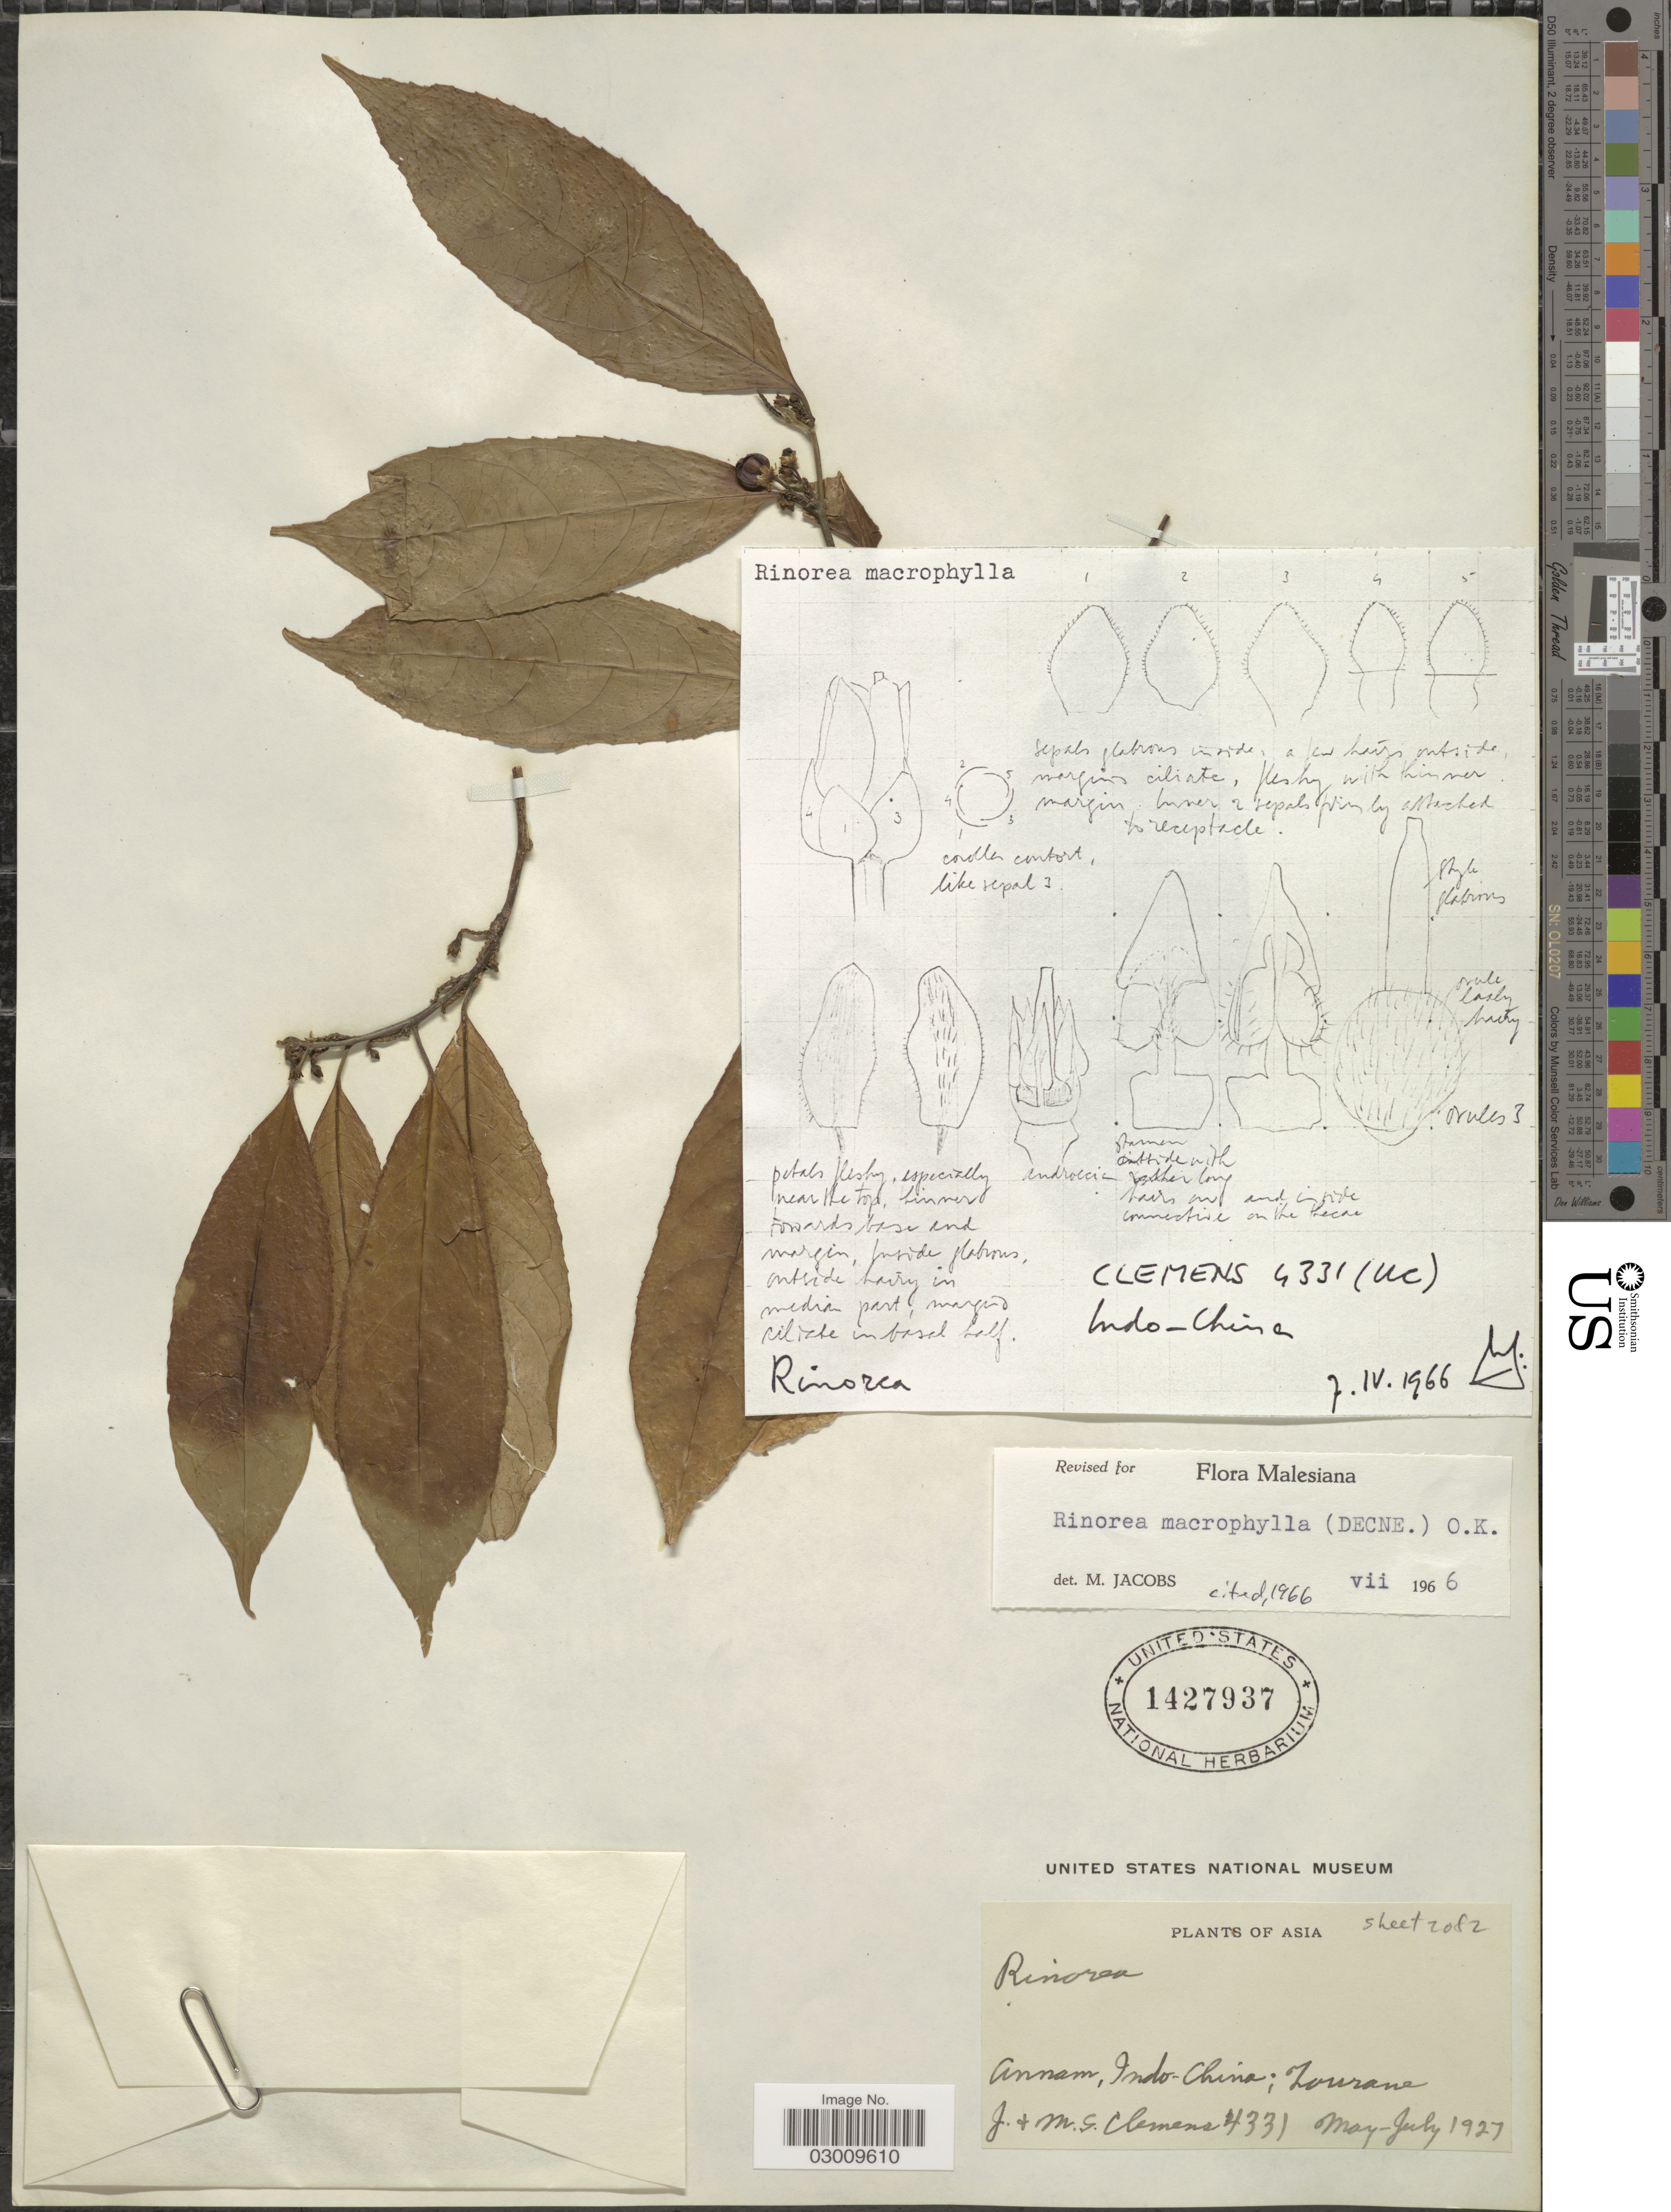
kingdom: Plantae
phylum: Tracheophyta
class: Magnoliopsida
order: Malpighiales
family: Violaceae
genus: Rinorea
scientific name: Rinorea macrophylla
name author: (Decne.) Kuntze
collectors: J. Clemens & M. S. Clemens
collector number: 4331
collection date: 1927-05/1927-07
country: Vietnam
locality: Annam, Indo-China; Tourane.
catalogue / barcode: US 1427937